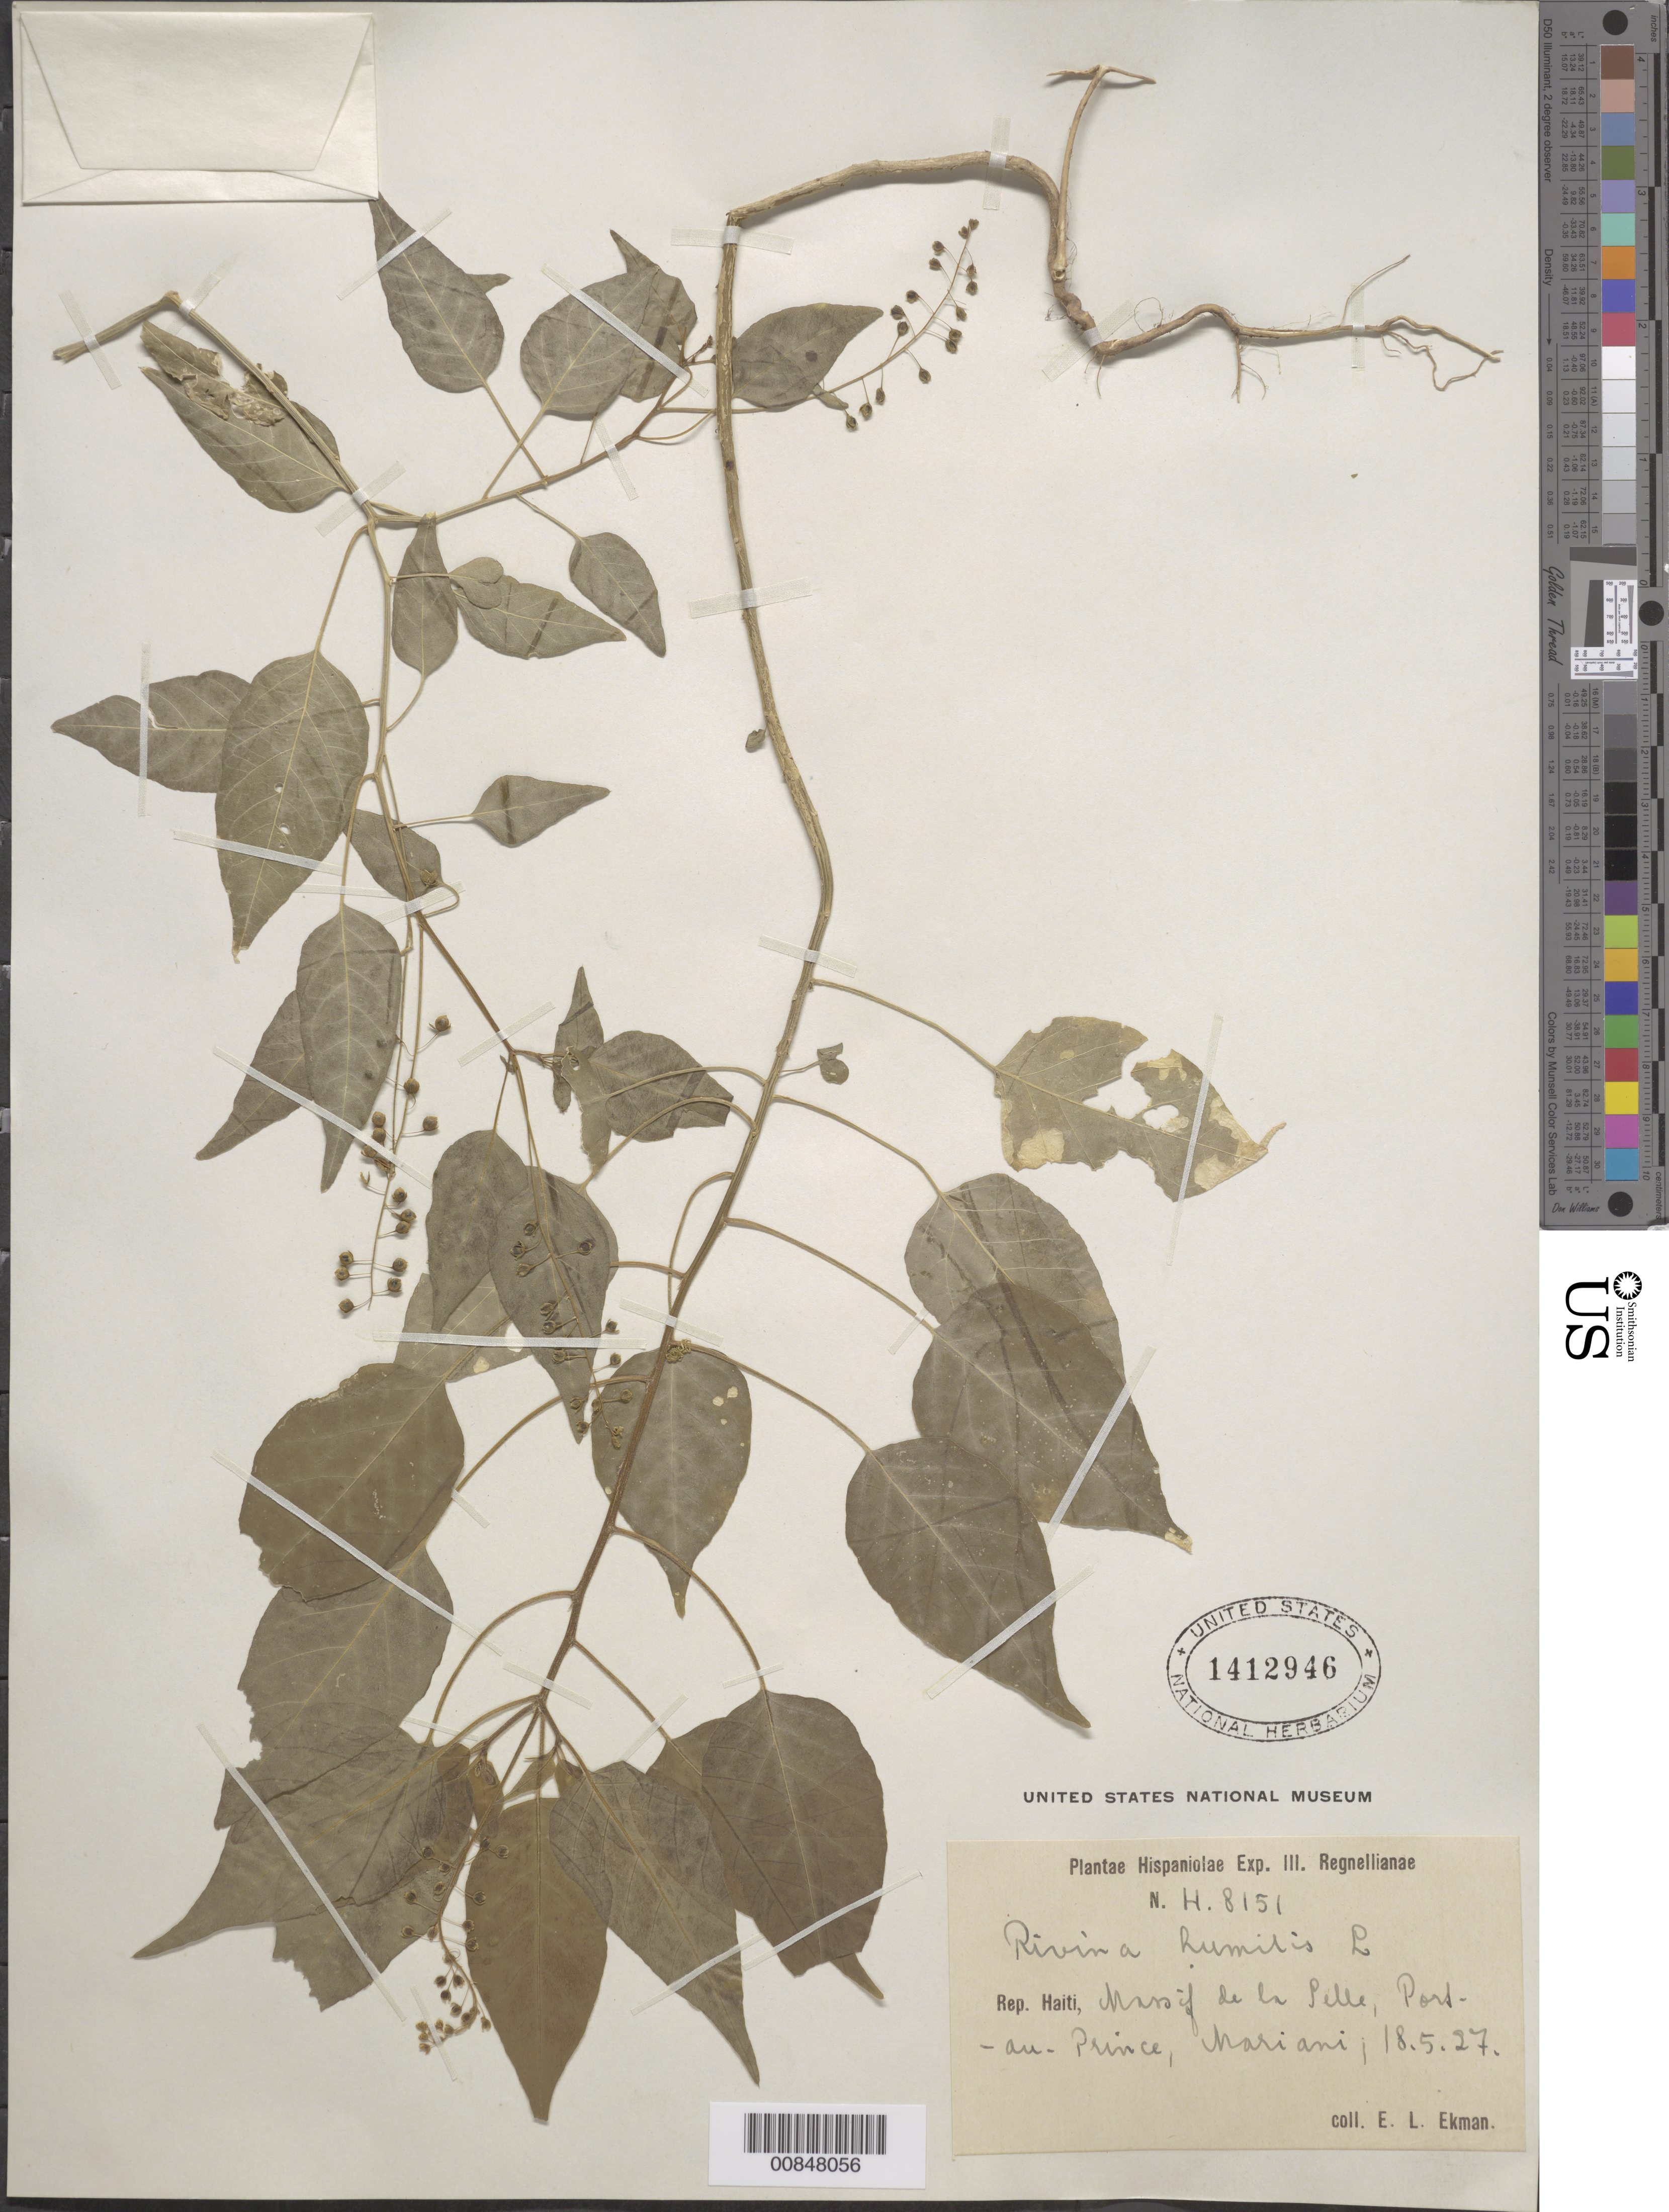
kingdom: Plantae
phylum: Tracheophyta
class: Magnoliopsida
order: Caryophyllales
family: Phytolaccaceae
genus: Rivina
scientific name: Rivina humilis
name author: L.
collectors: E. L. Ekman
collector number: H 8151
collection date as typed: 18 May 1927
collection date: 1927-05-18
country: Haiti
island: Hispaniola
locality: Massif de la Selle, Port-au-Prince, Mariani.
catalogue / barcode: US 1412946